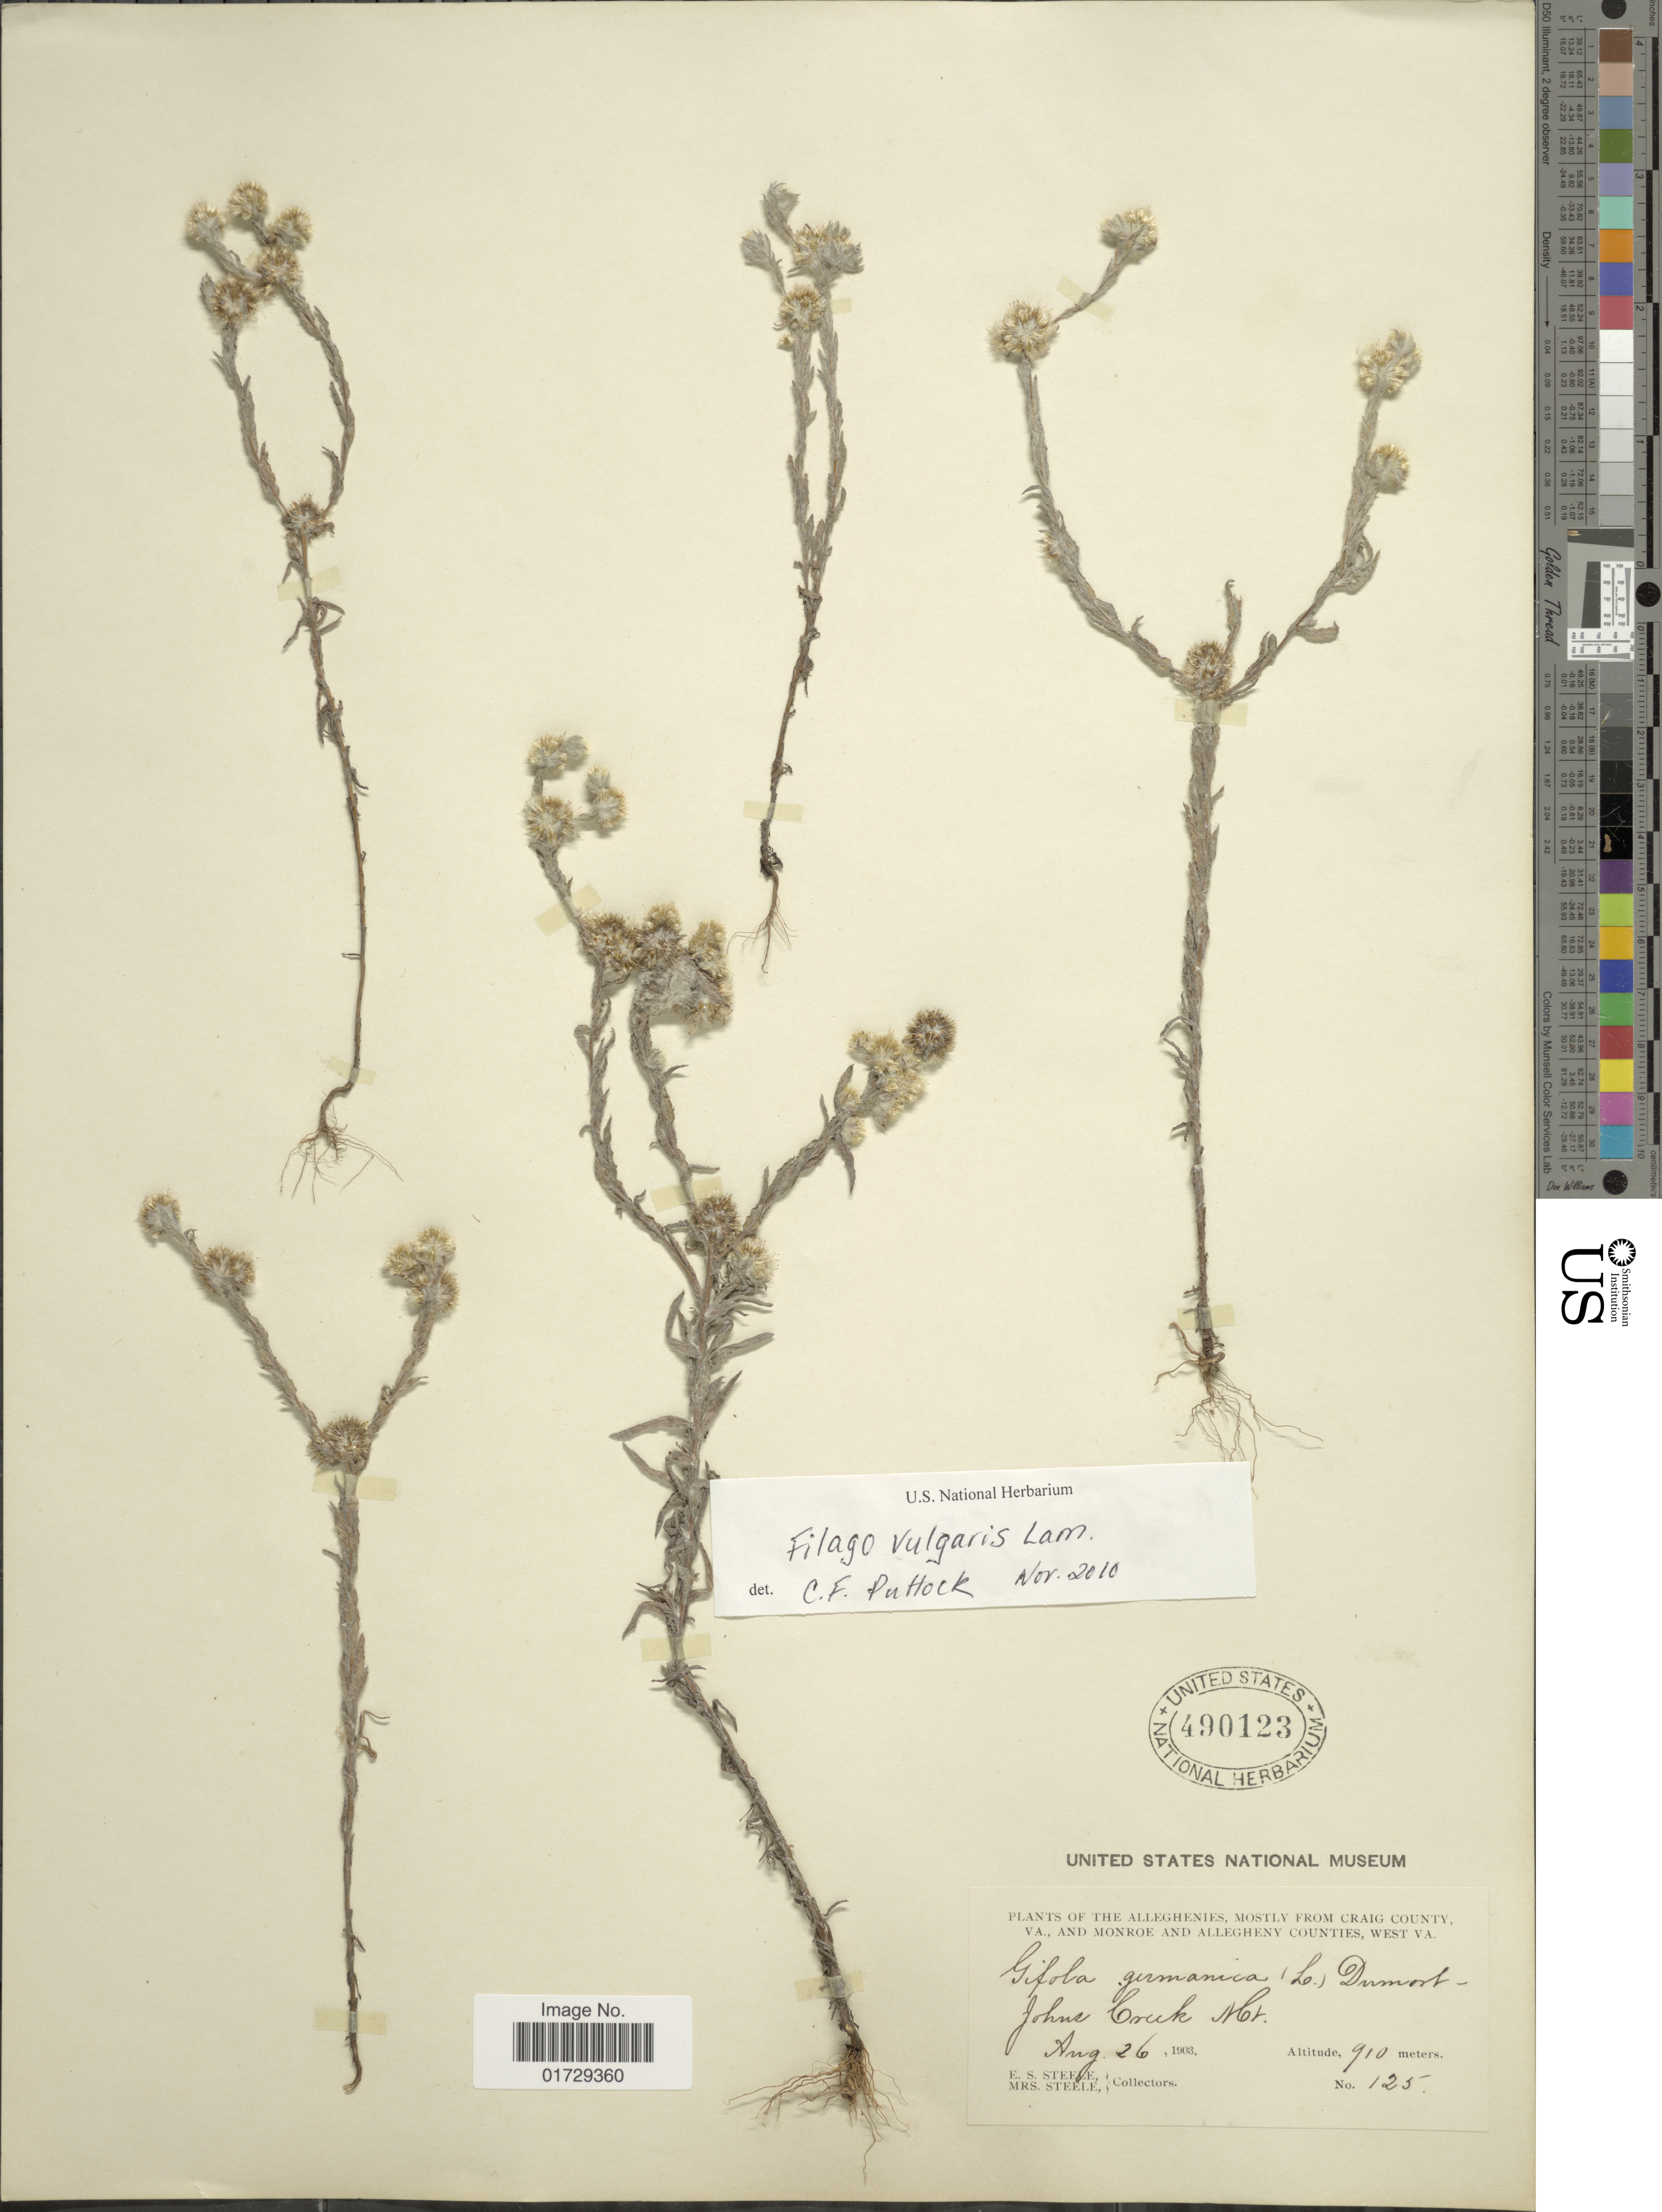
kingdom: Plantae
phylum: Tracheophyta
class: Magnoliopsida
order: Asterales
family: Asteraceae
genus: Filago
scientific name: Filago vulgaris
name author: Lam.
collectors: E. Steele & Mrs. E. S. Steele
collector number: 125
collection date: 1903-08-26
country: United States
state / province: Virginia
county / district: Craig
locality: Alleghenies, mostly from Craig County, VA, and Monroe and Allegheny Counties, West VA, Johns Creek Mt.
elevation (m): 910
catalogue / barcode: US 490123